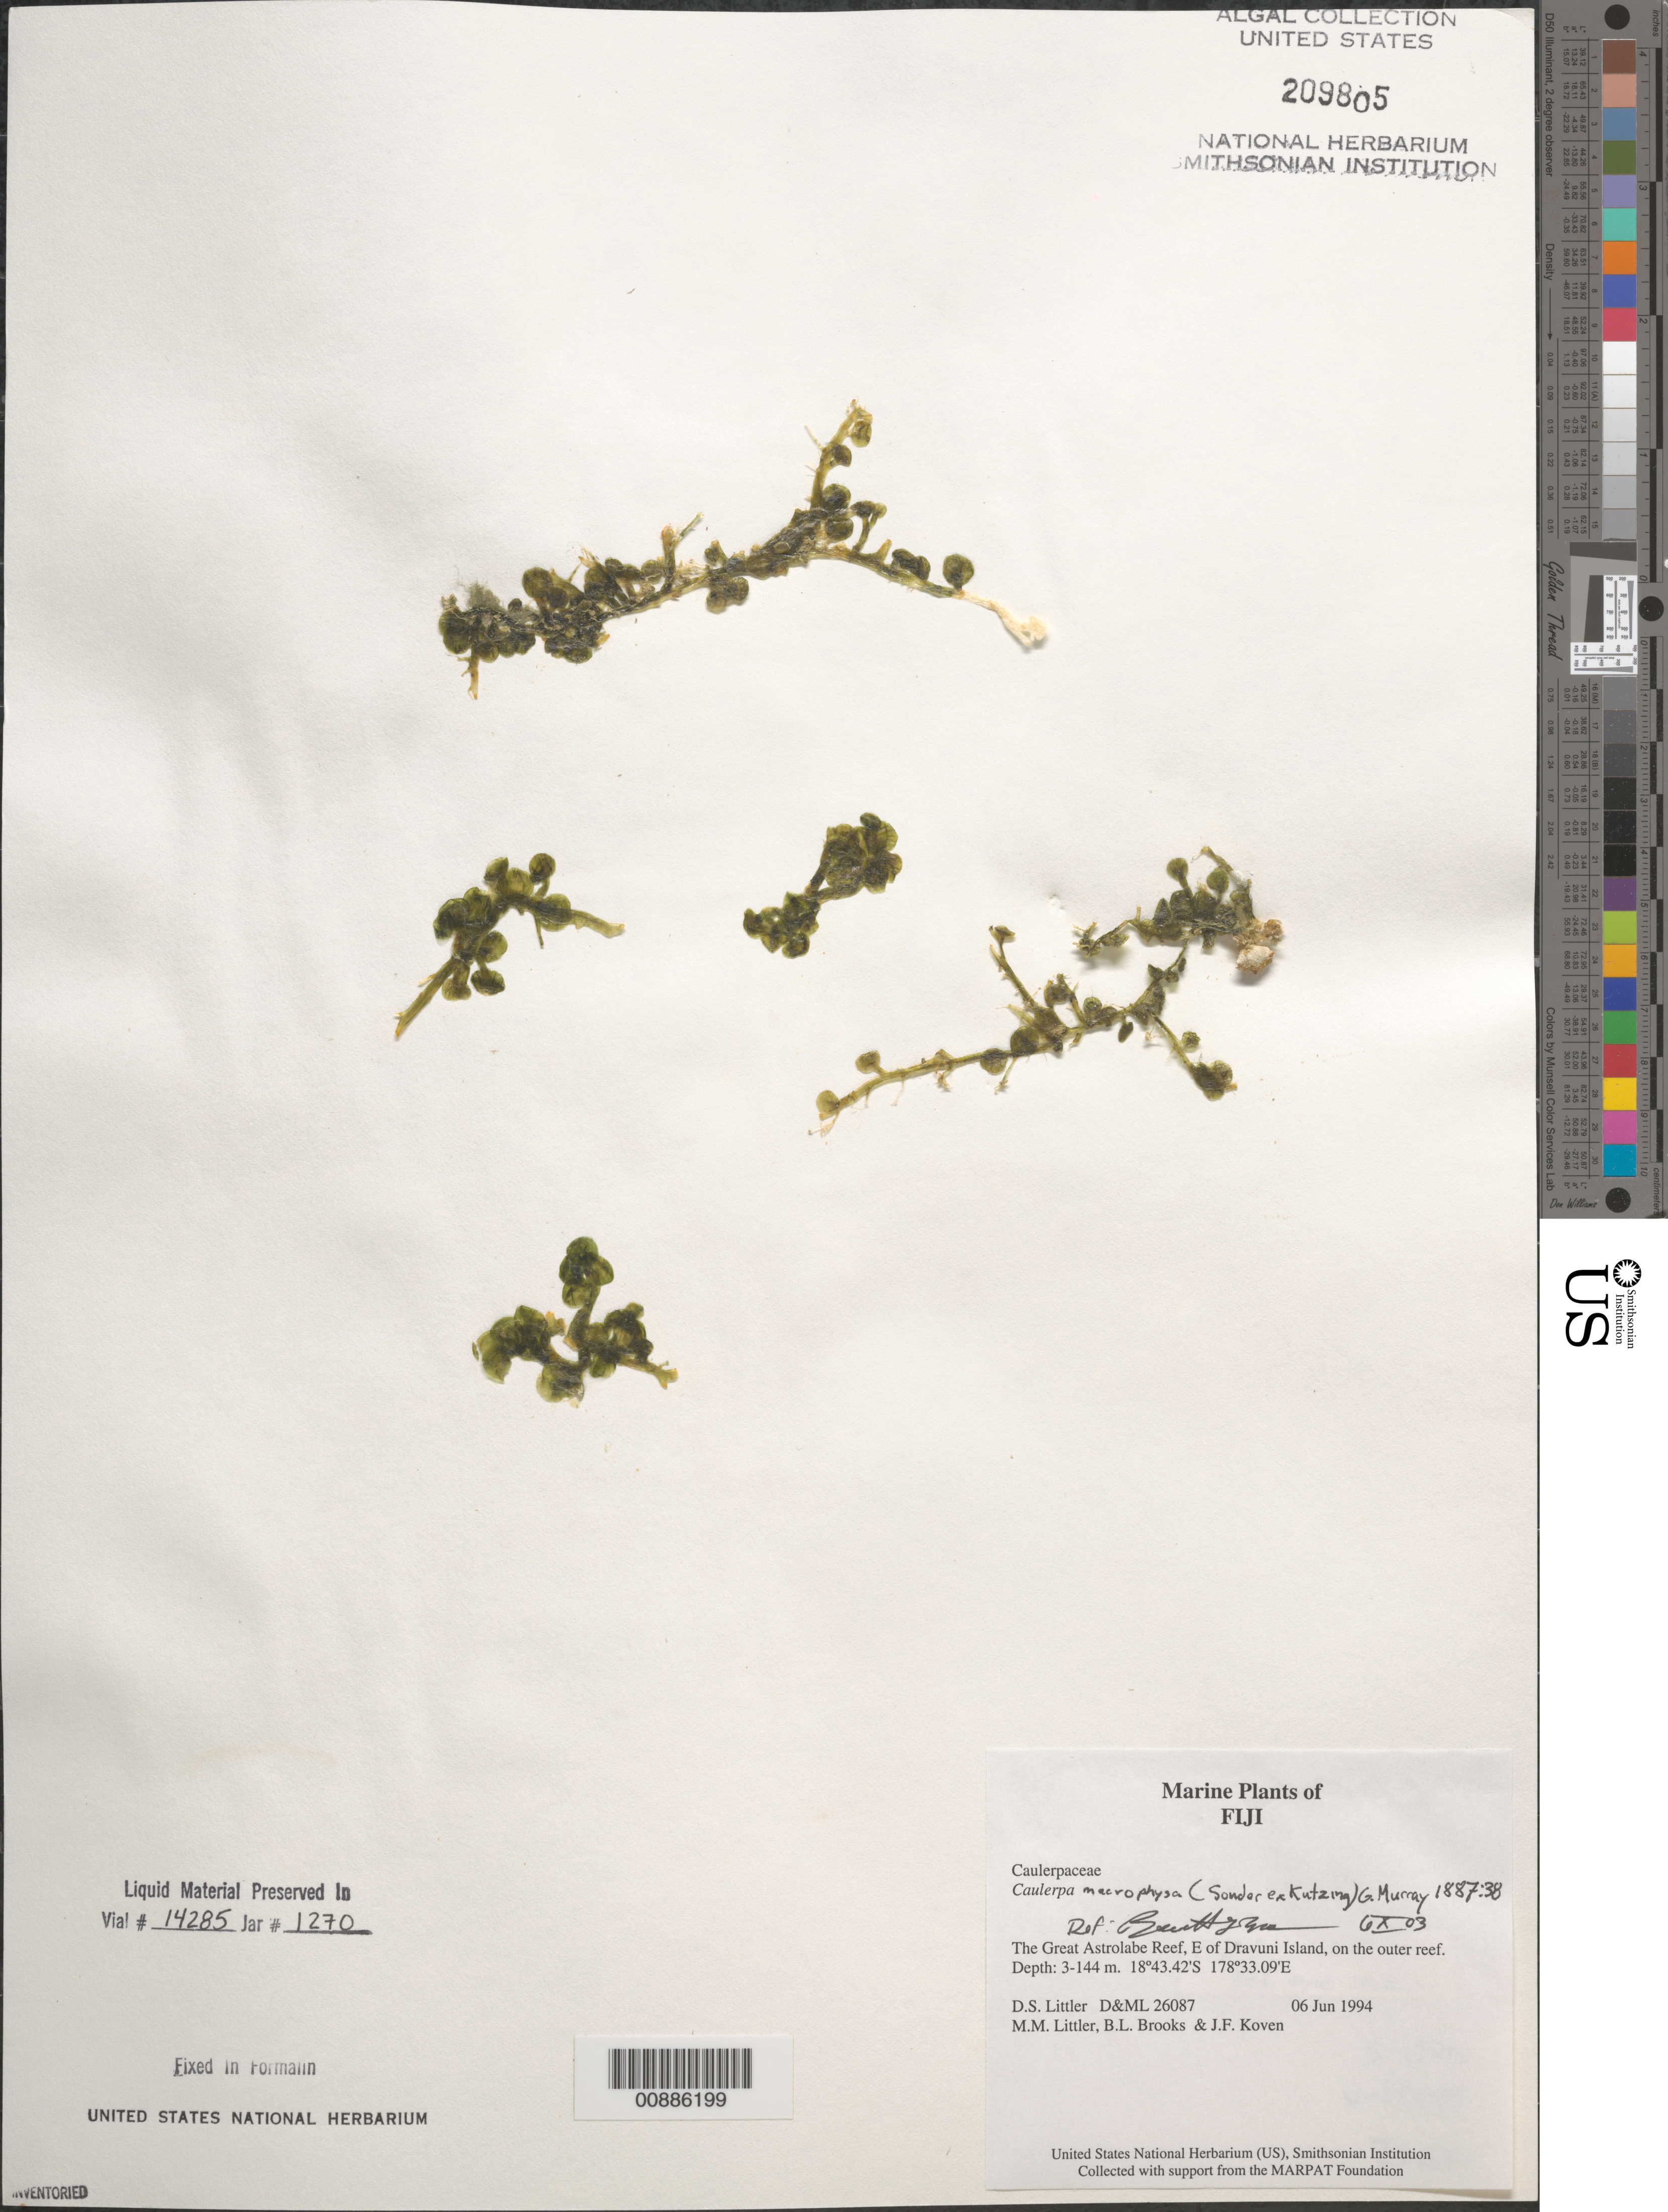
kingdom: Plantae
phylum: Chlorophyta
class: Ulvophyceae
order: Bryopsidales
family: Caulerpaceae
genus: Caulerpa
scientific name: Caulerpa racemosa var. macrophysa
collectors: D. S. Littler, M. M. Littler, B. Brooks & J. Koven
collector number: D&ML 26087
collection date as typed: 06 Jun 1994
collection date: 1994-06-06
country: Fiji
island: Dravuni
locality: Great Astrolabe Reef, east of island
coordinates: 18 43.42'S, 178 33.09'E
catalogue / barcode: US 209805